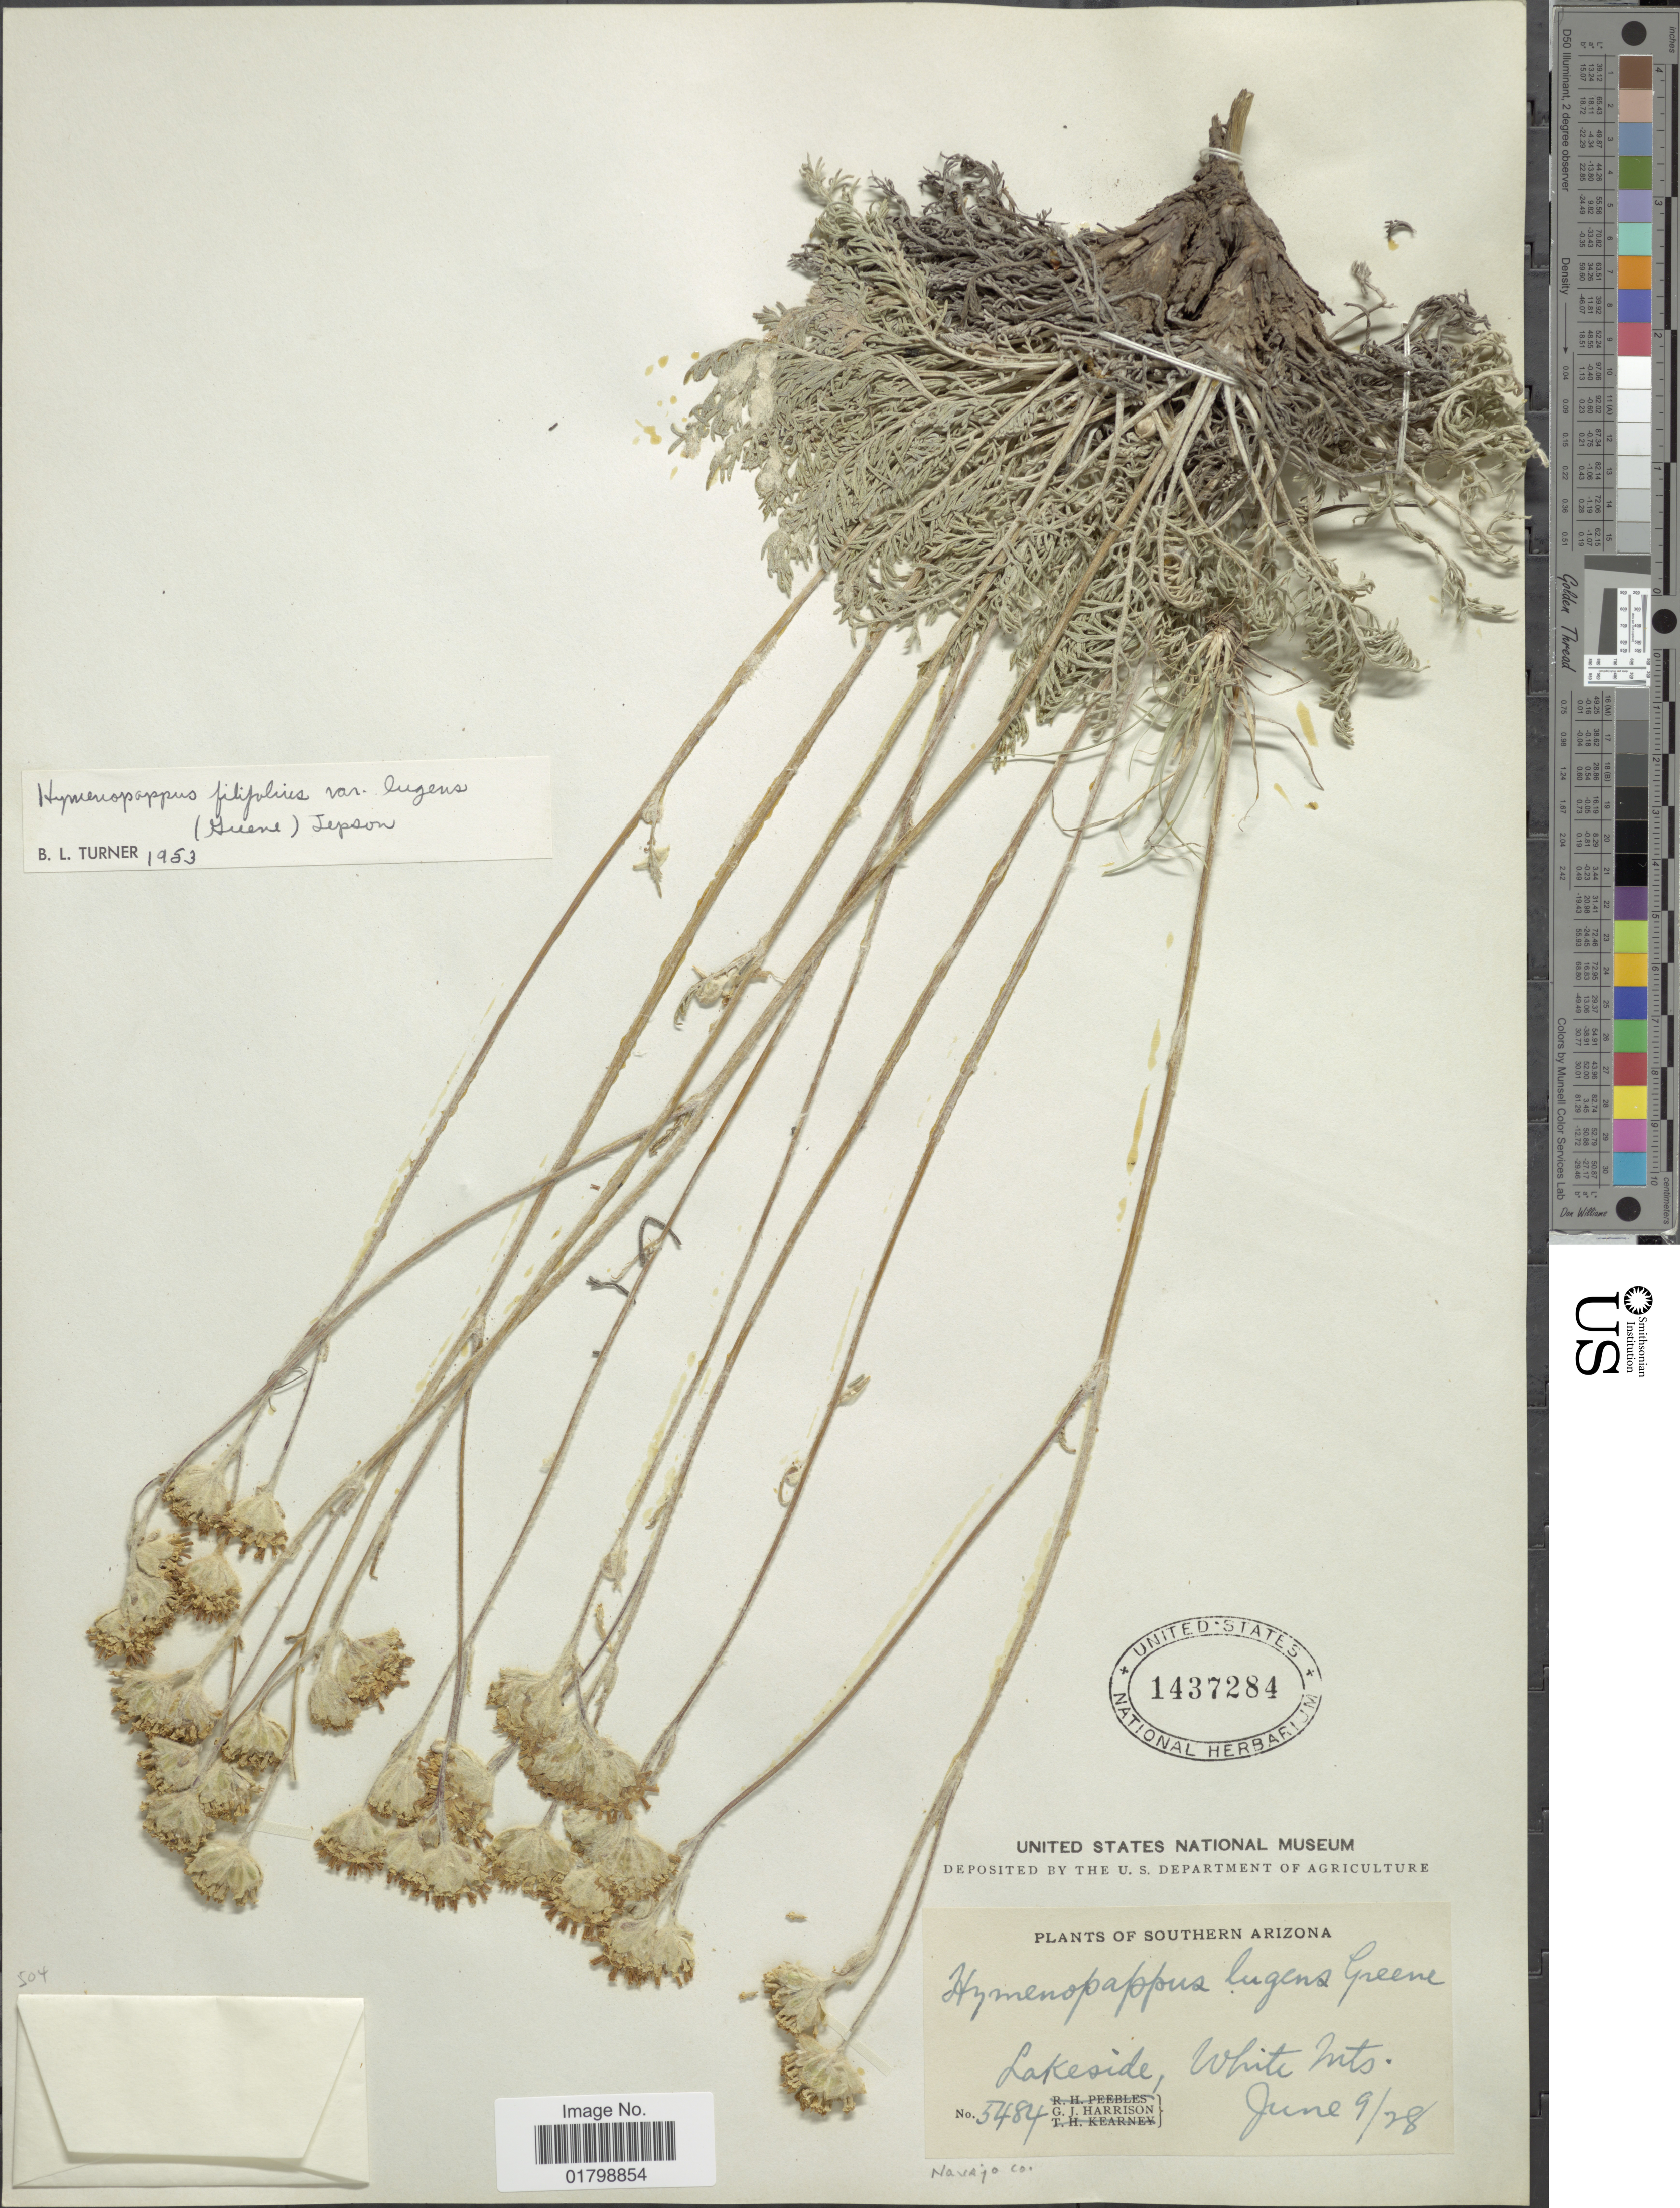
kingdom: Plantae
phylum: Tracheophyta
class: Magnoliopsida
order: Asterales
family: Asteraceae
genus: Hymenopappus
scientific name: Hymenopappus filifolius var. lugens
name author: (Greene) Jeps.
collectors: G. J. Harrison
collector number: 5484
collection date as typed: Transcribed d/m/y: 9/6/28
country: United States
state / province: Arizona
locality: Lakeside, White Mts.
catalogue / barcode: US 1437284